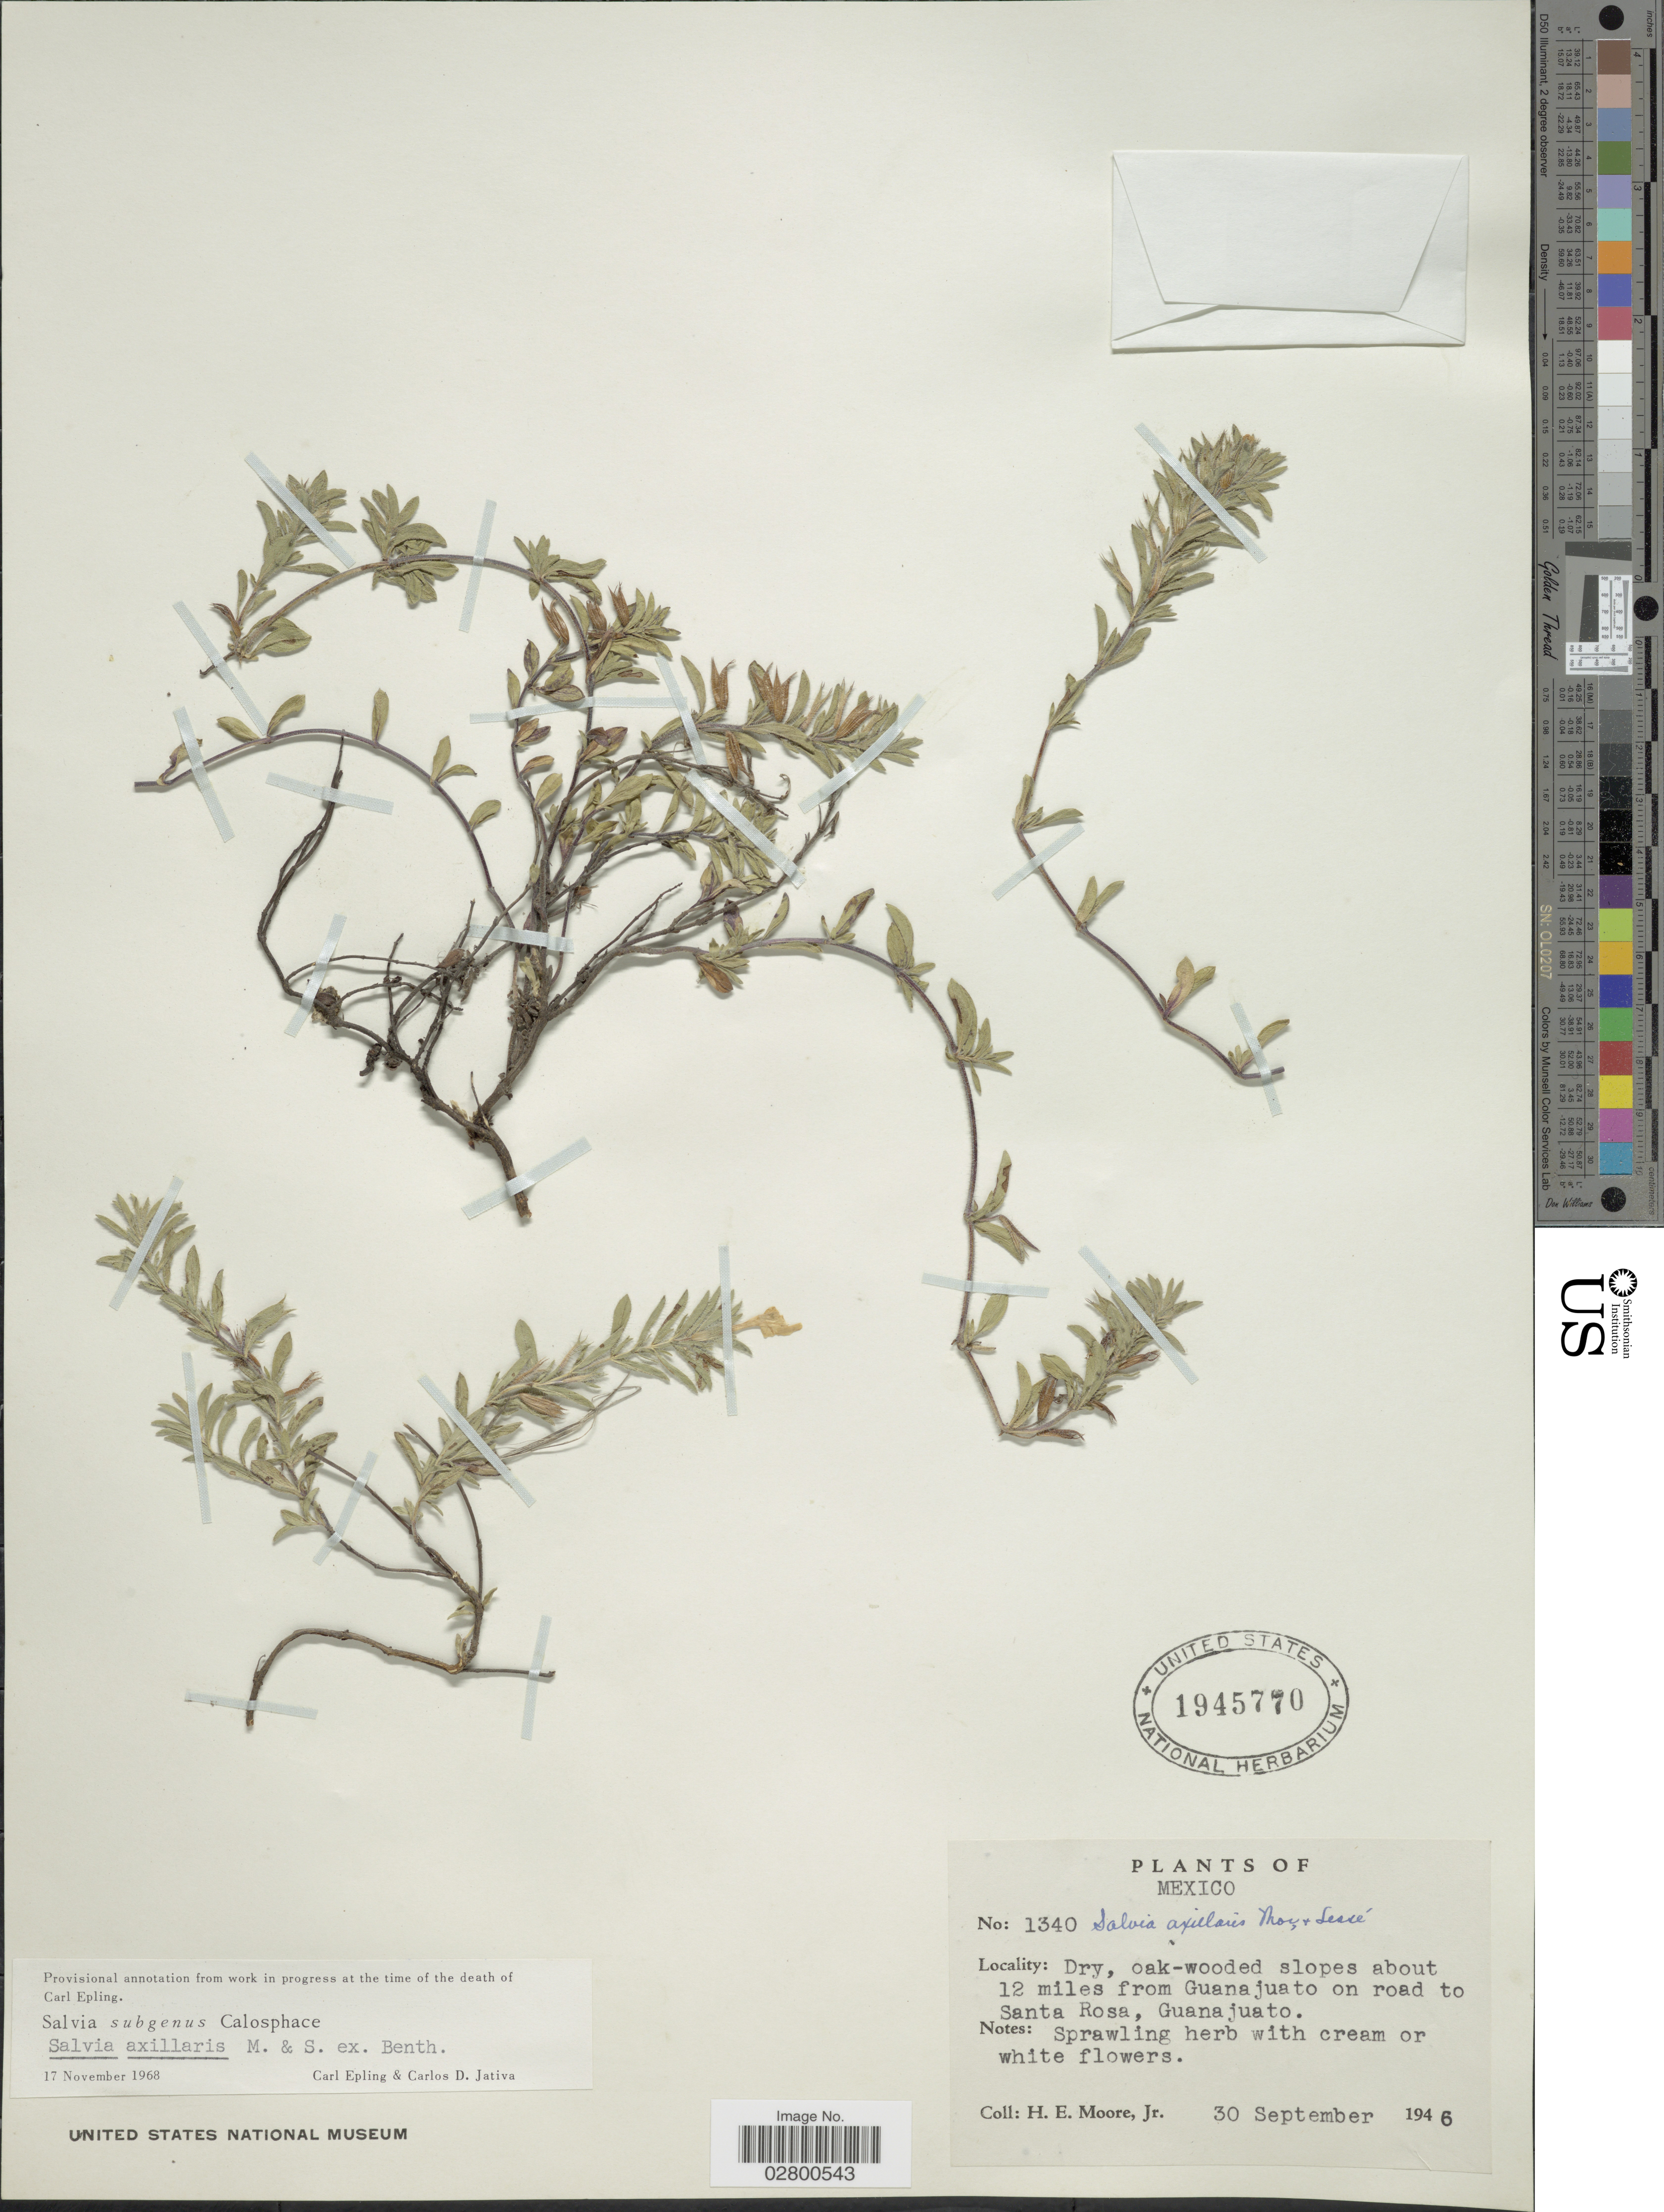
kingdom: Plantae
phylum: Tracheophyta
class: Magnoliopsida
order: Lamiales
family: Lamiaceae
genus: Salvia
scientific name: Salvia axillaris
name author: Moc. & Sessé ex Benth.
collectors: H. Moore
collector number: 1340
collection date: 1946-09-30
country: Mexico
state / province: Guanajuato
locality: Dry, oak-wooded slopes about 12 miles from Guanajuato on road to Santa Rosa.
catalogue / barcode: US 1945770